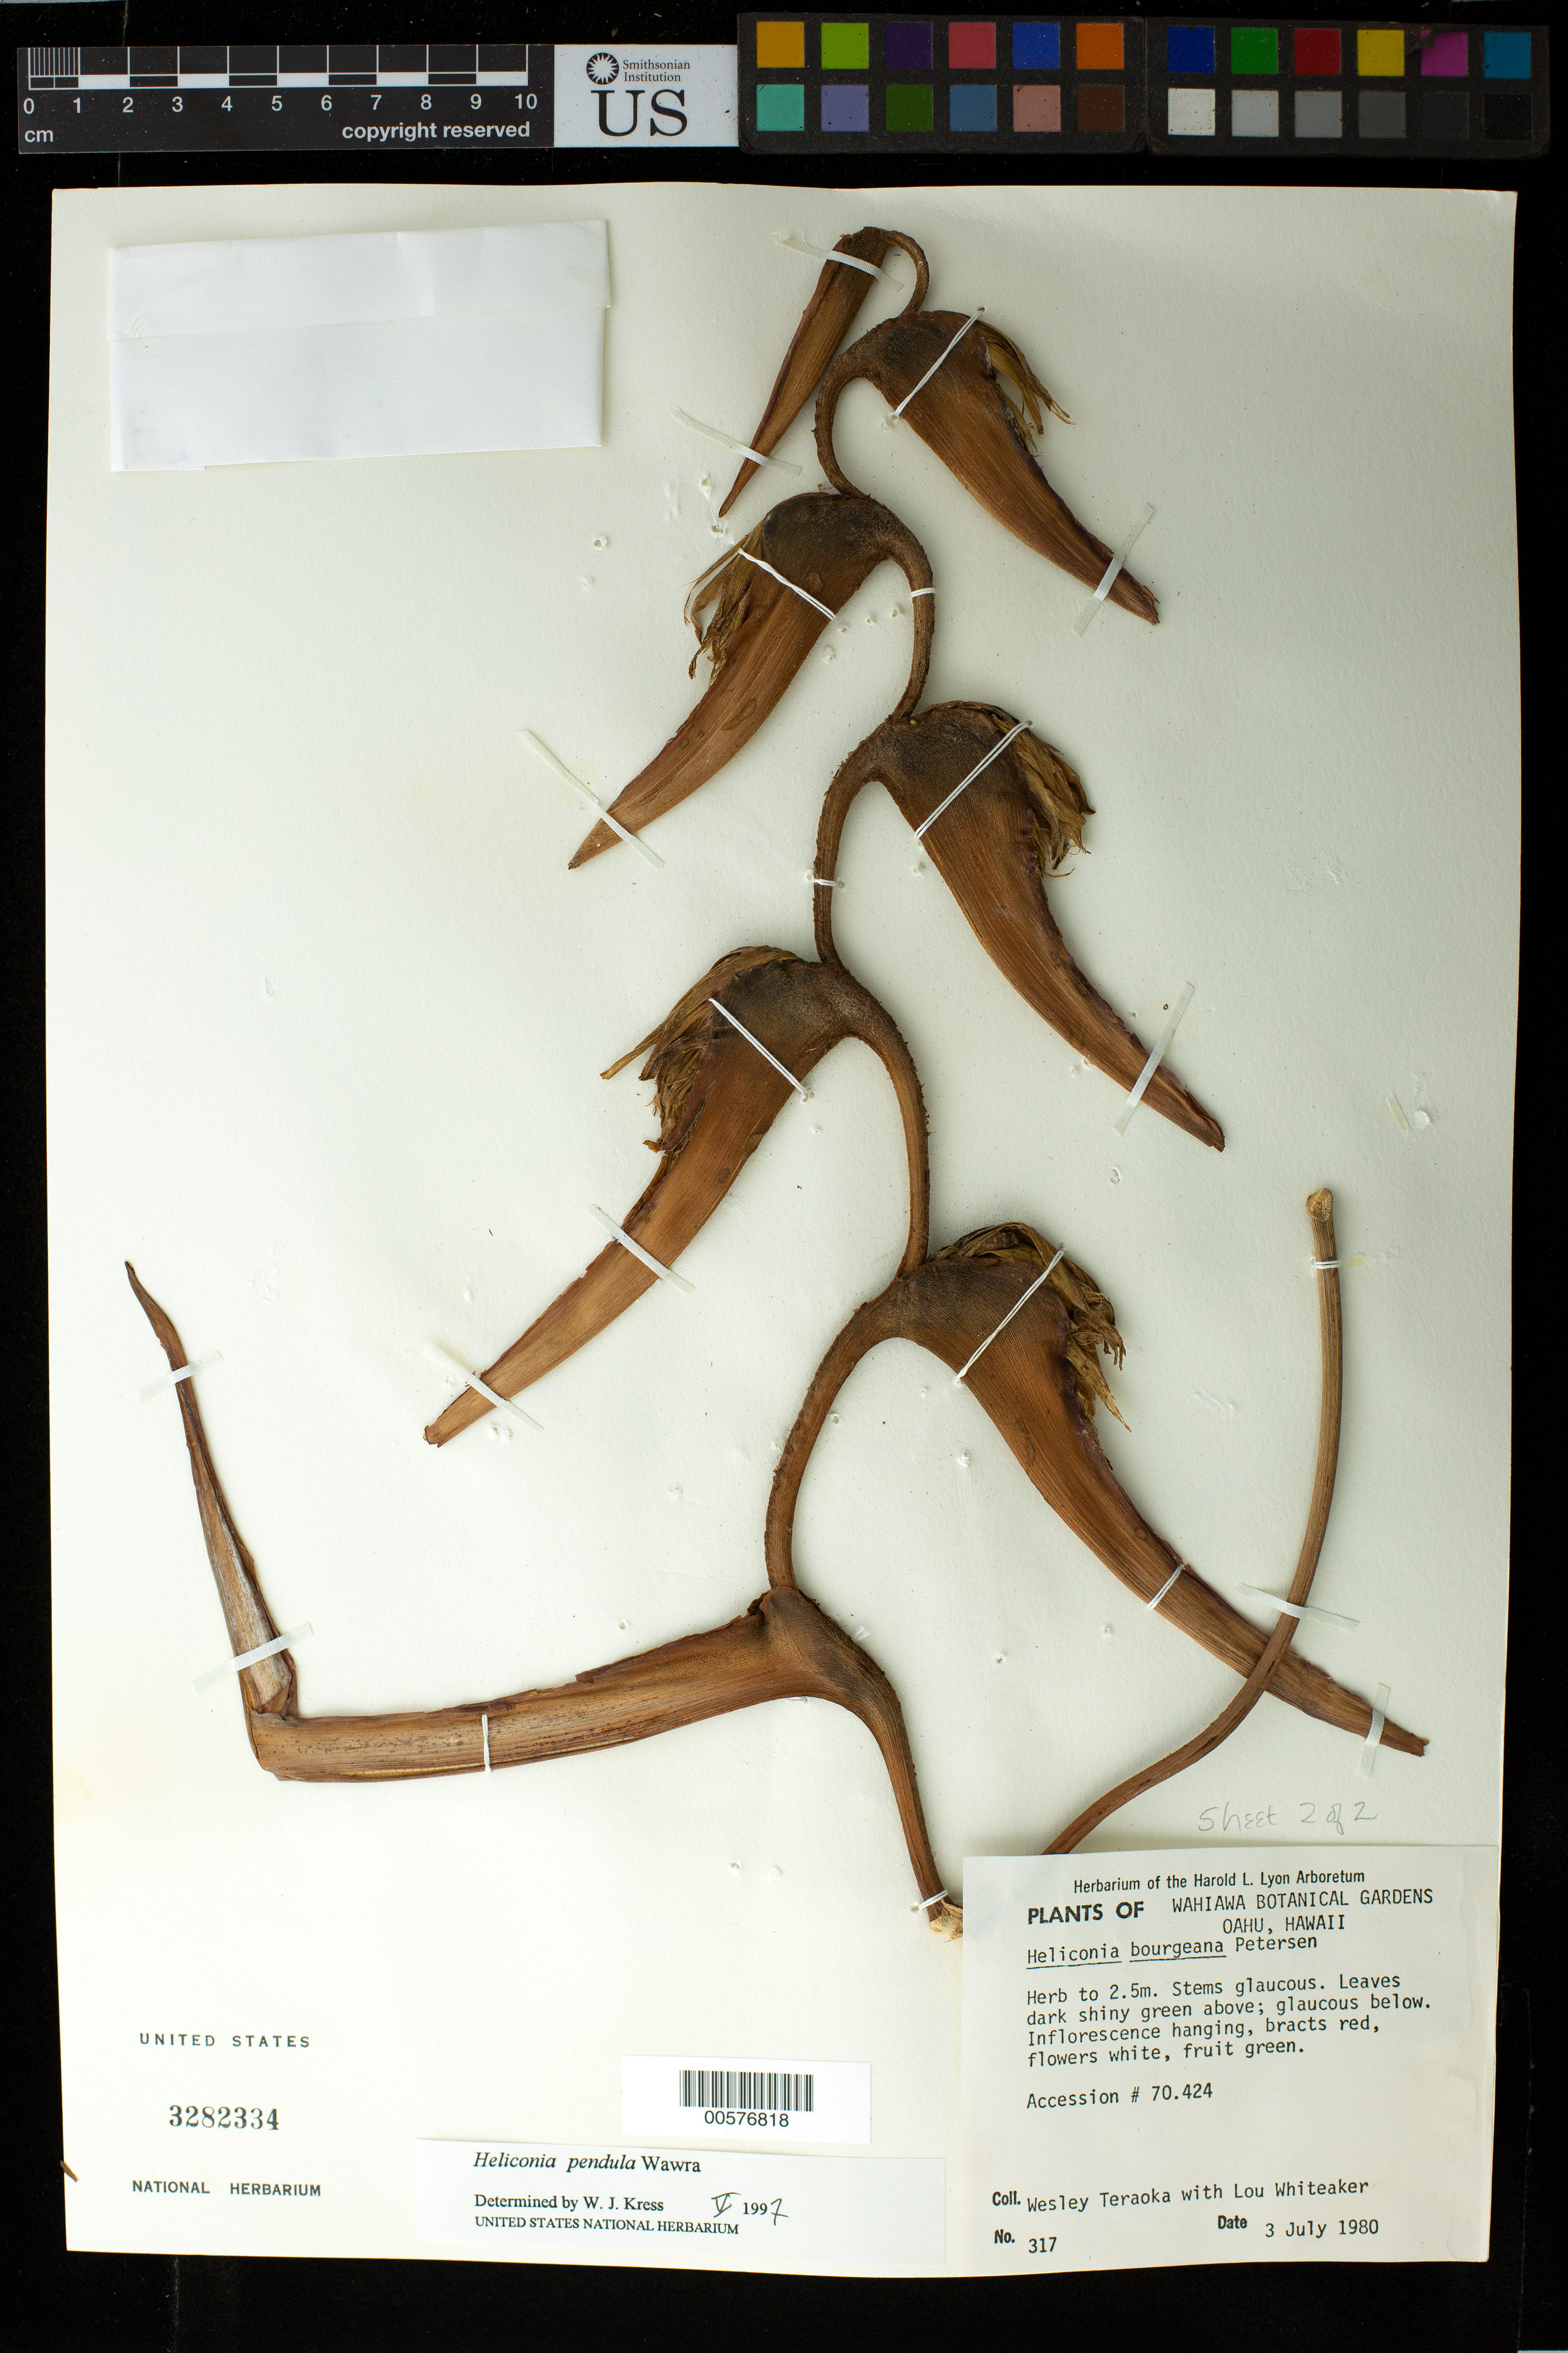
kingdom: Plantae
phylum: Tracheophyta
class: Liliopsida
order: Zingiberales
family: Heliconiaceae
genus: Heliconia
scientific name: Heliconia pendula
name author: Wawra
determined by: Kress, W. J., (US), Smithsonian Institution - National Museum of Natural History (UNITED STATES)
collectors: W. Teraoka & L. Whiteaker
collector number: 317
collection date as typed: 3 Jul 1980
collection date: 1980-07-03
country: United States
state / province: Hawaii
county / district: Honolulu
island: Oahu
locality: Wahiawa Botanical Gardens.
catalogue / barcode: US 3282334